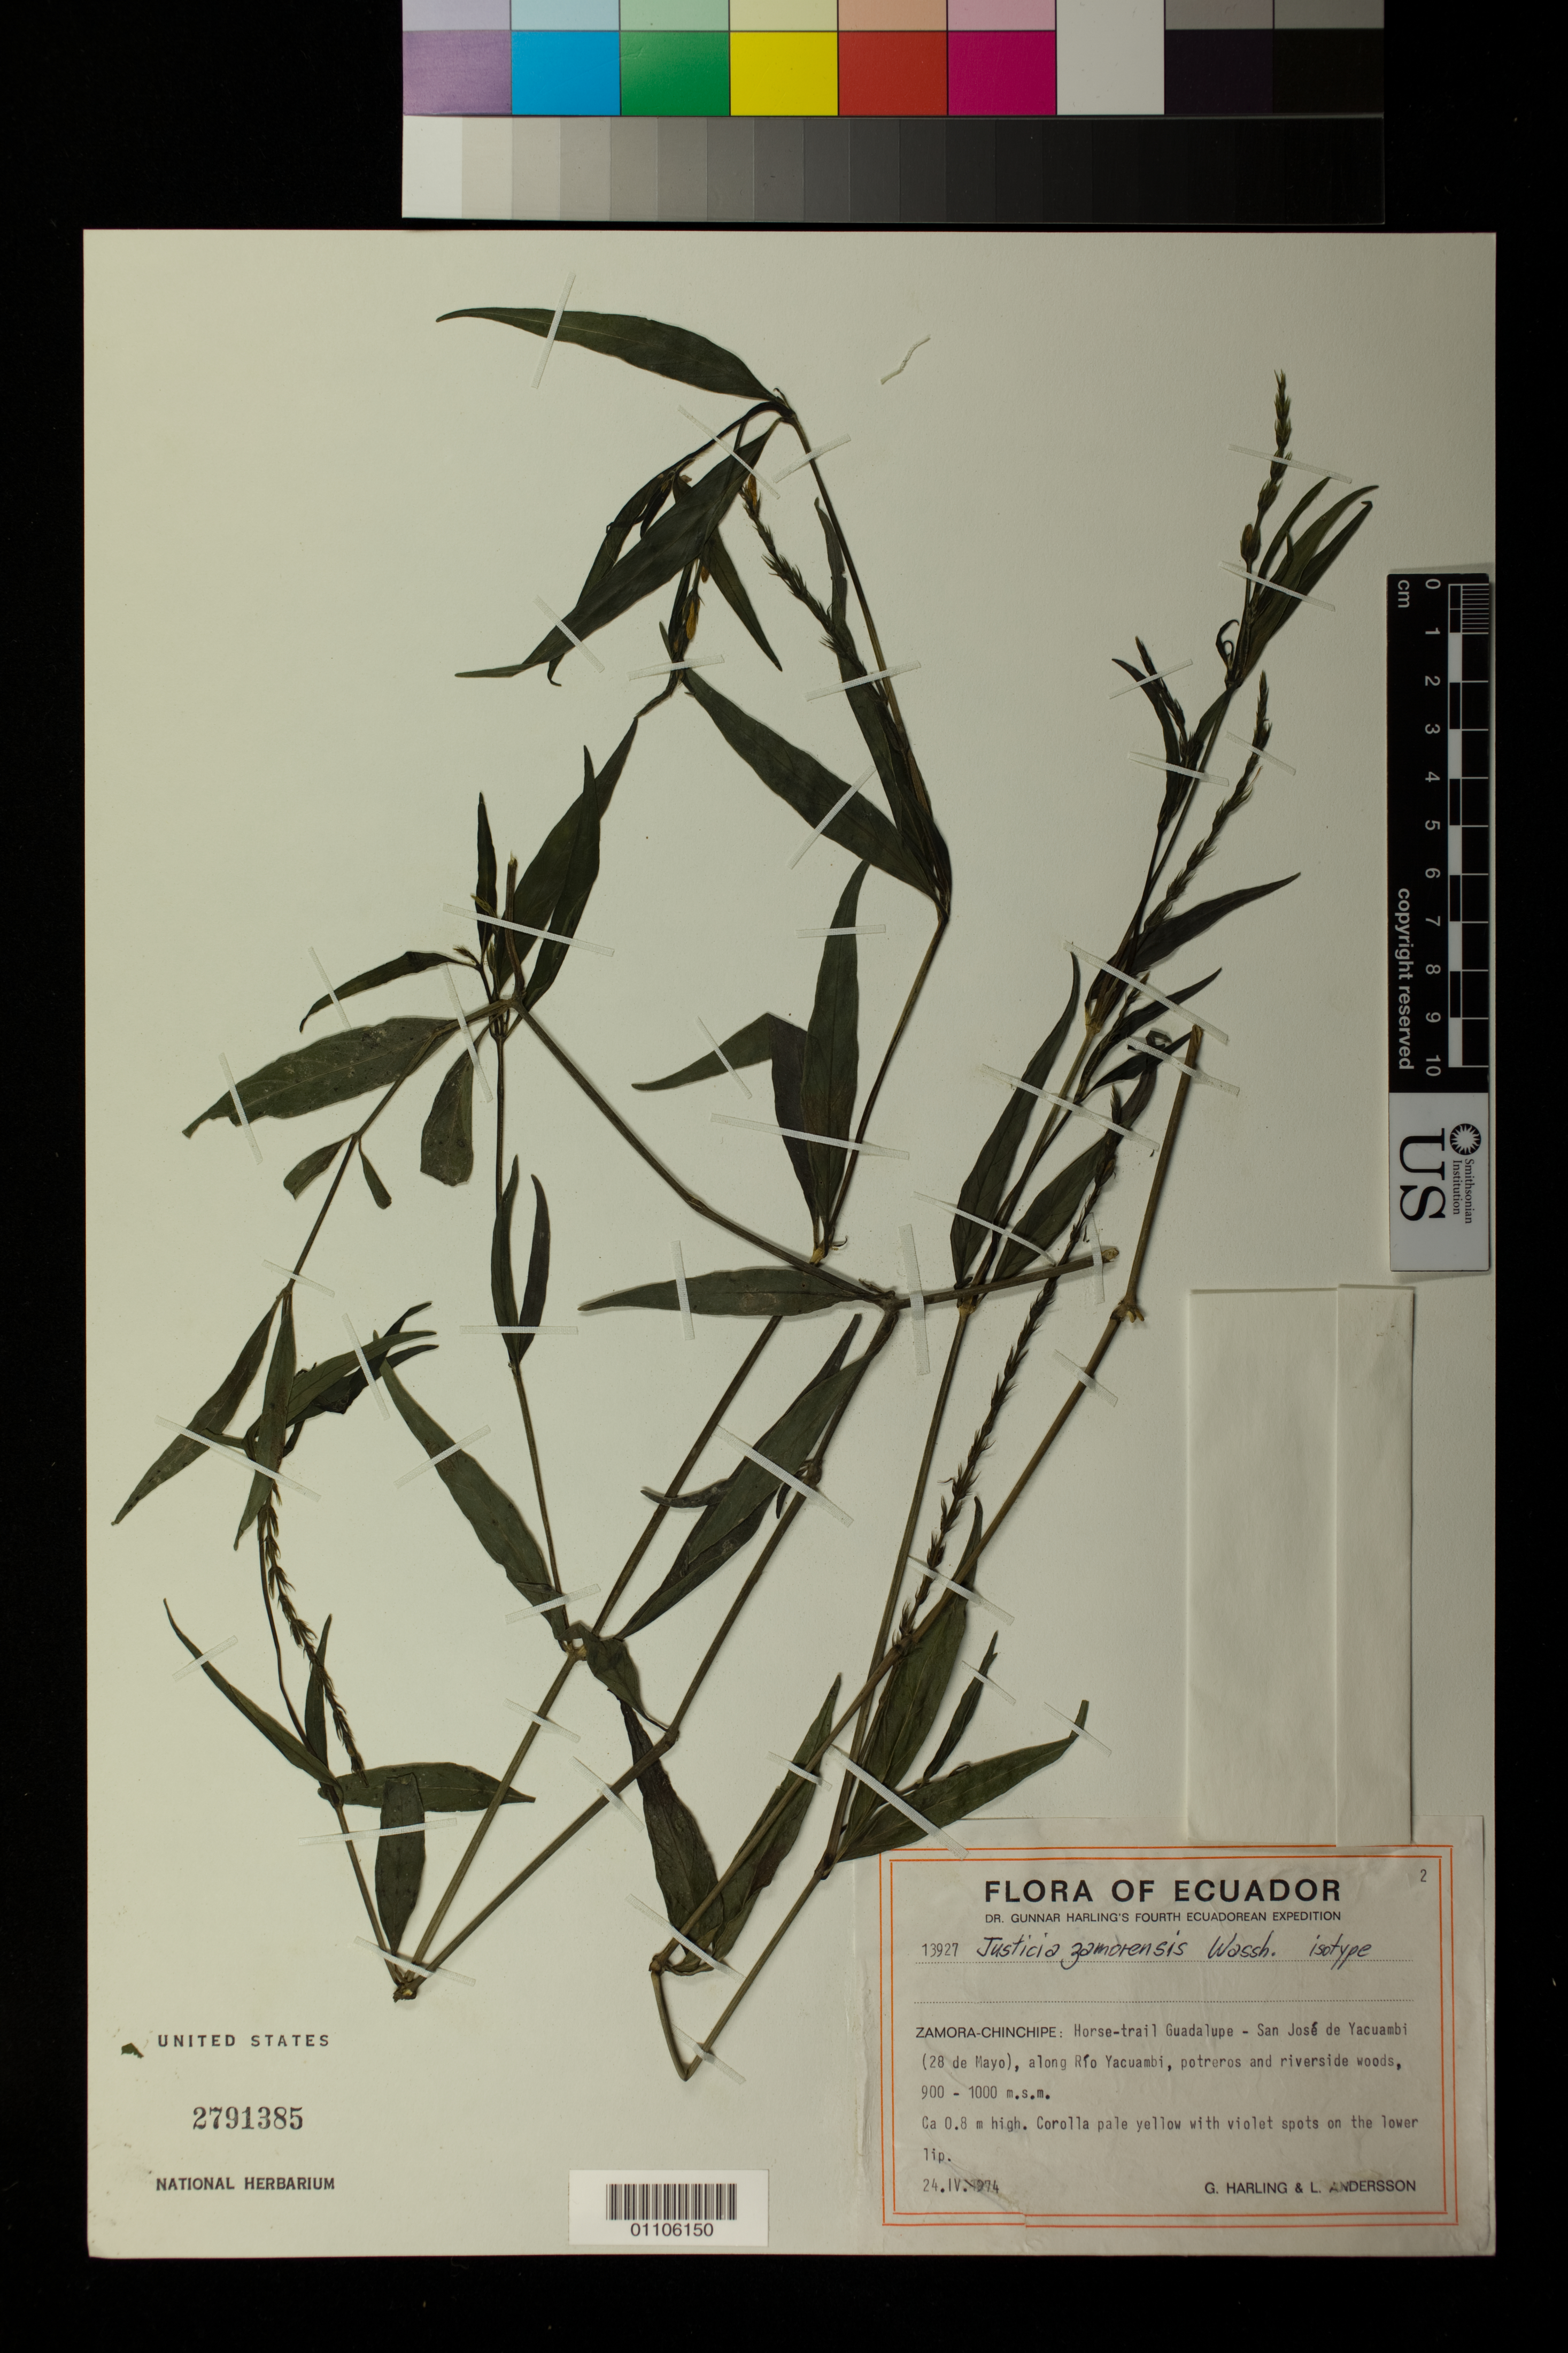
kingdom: Plantae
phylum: Tracheophyta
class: Magnoliopsida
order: Lamiales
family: Acanthaceae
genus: Justicia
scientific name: Justicia zamorensis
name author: Wassh.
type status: Isotype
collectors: G. Harling & L. Andersson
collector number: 13927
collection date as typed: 24 Apr 1974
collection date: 1974-04-24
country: Ecuador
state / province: Zamora-Chinchipe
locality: Horse-trail Guadalupe - San José de Yacuambi (28 de Mayo), along Río Yacuambi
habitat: Potreros and riverside woods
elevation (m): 900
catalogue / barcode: US 2791385